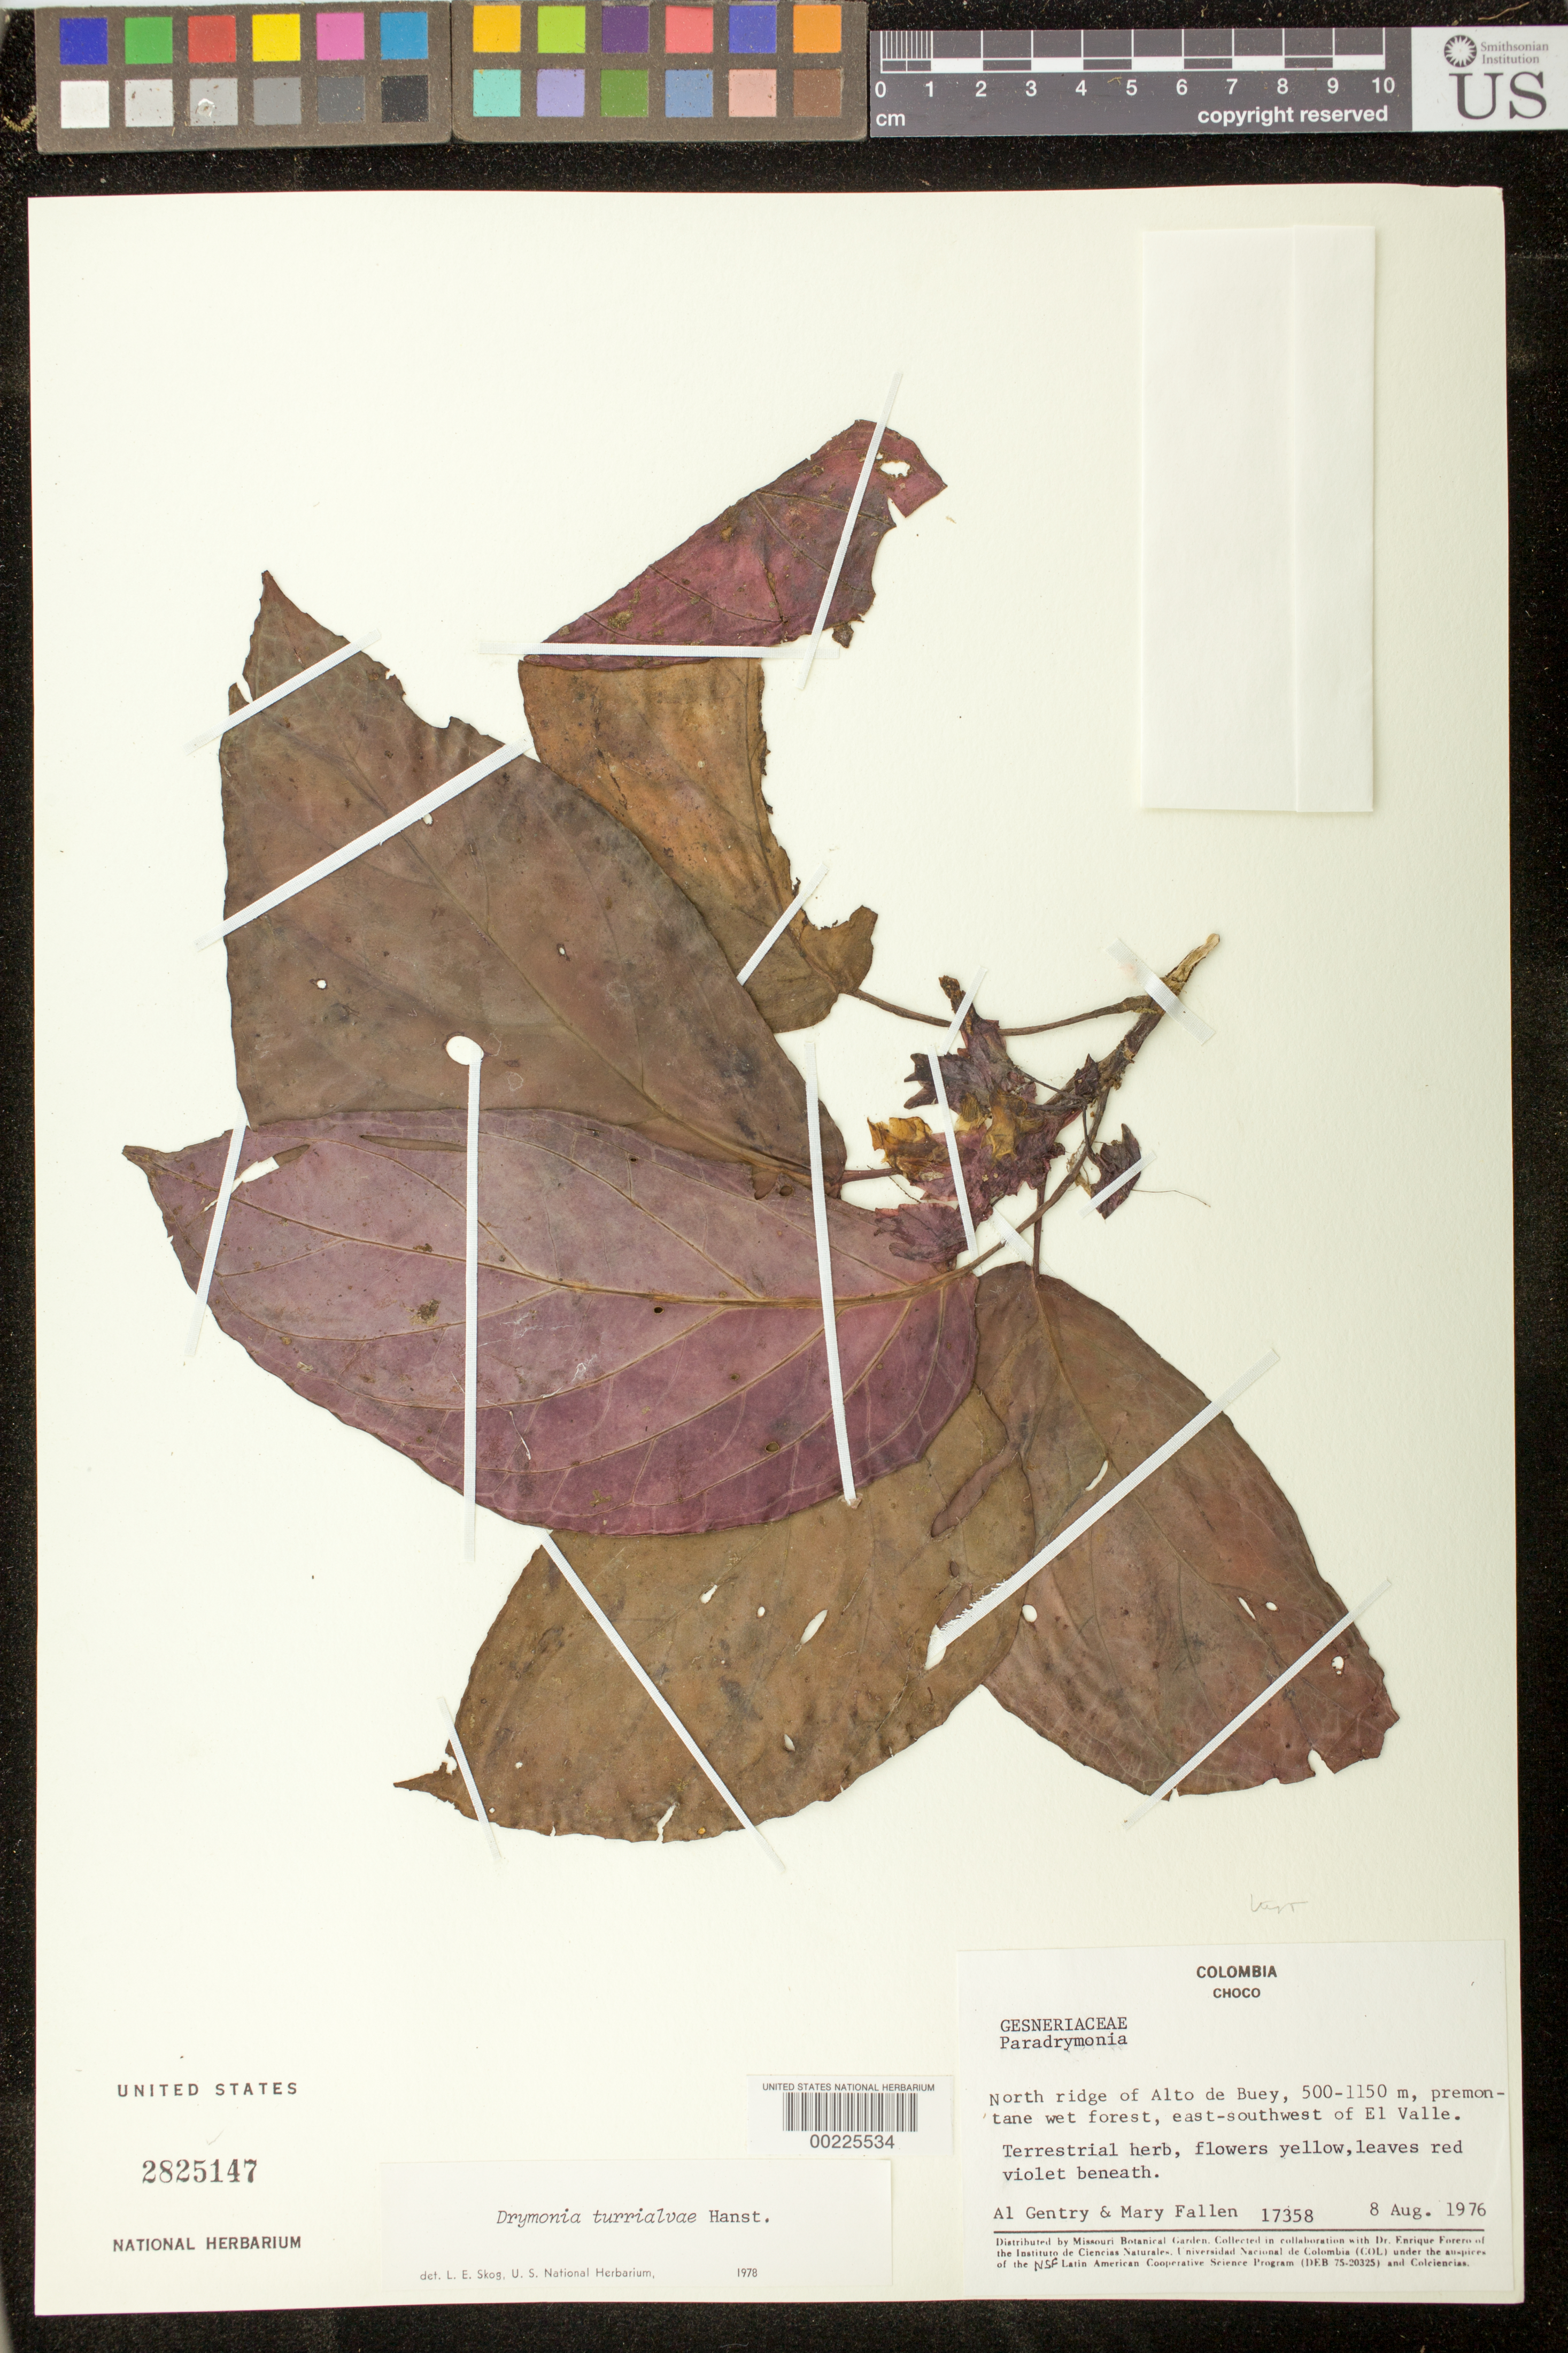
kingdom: Plantae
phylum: Tracheophyta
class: Magnoliopsida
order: Lamiales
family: Gesneriaceae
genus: Drymonia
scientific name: Drymonia turrialvae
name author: Hanst.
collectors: A. H. Gentry & M. Fallen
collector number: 17358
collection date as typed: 08 Aug 1976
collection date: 1976-08-08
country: Colombia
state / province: Chocó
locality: North ridge of Alto de Buey, E-SW of El Valle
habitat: Premontane wet forest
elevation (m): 500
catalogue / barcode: US 2825147